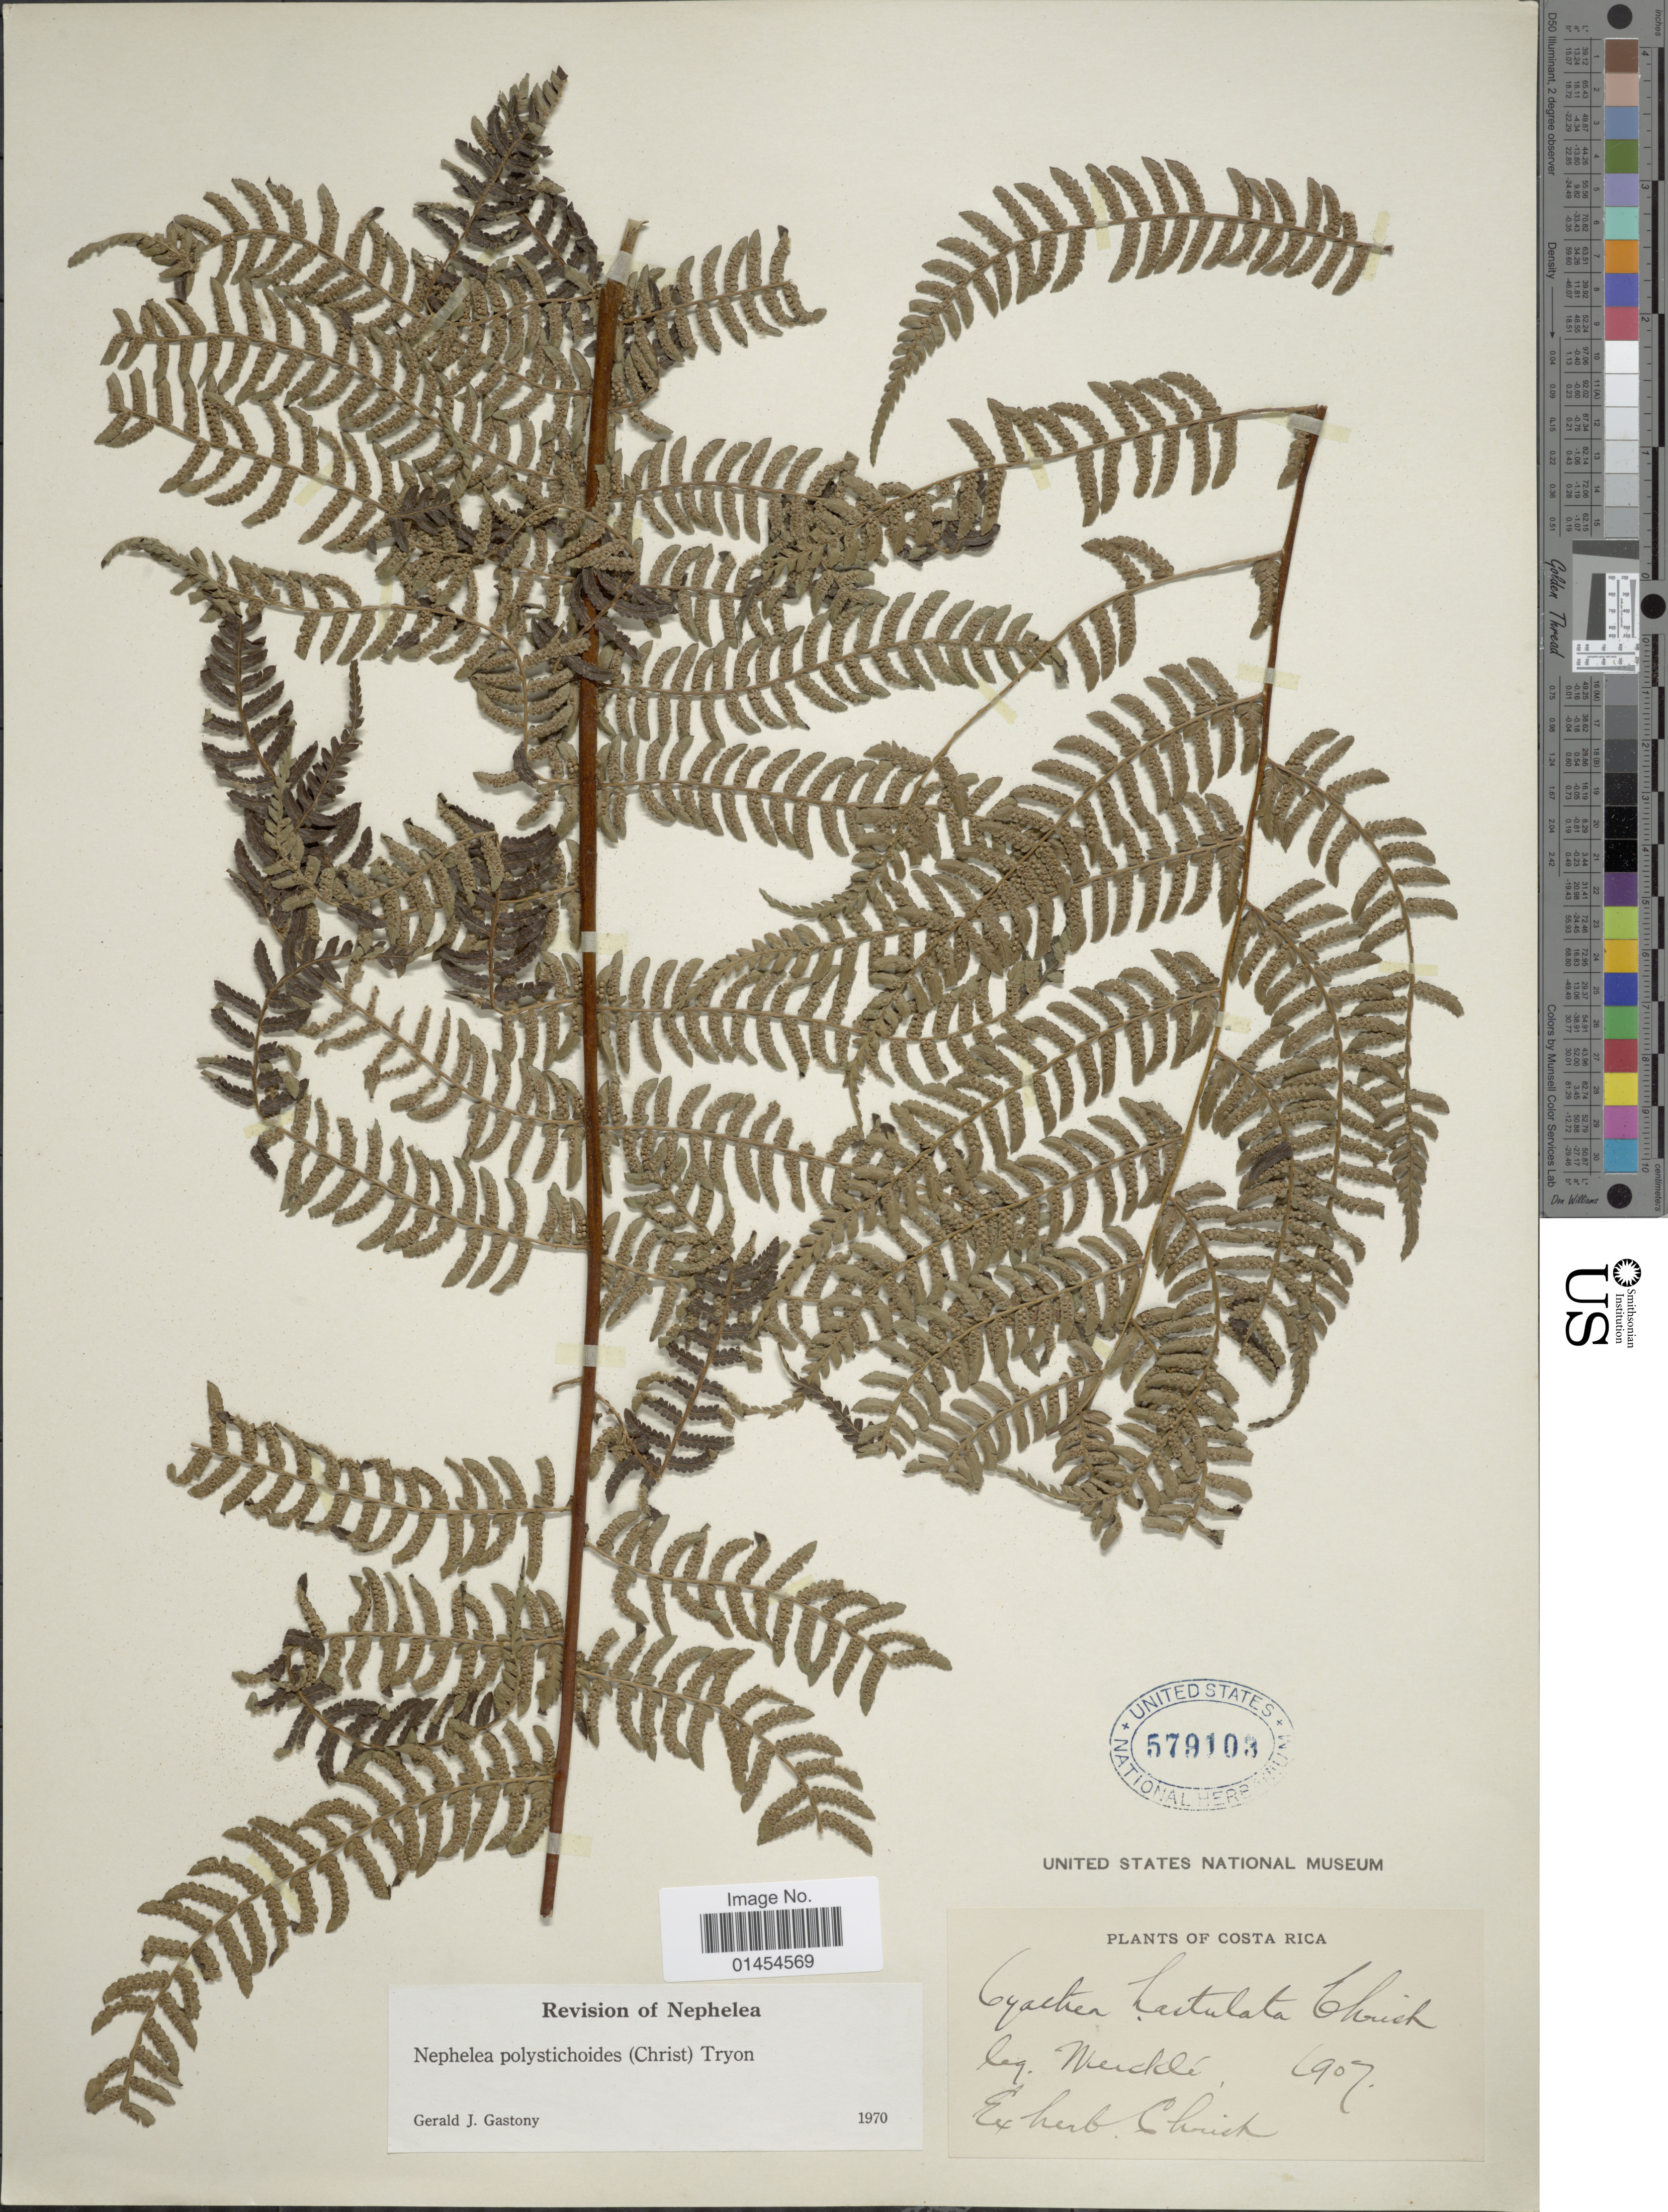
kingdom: Plantae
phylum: Tracheophyta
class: Polypodiopsida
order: Cyatheales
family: Cyatheaceae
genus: Alsophila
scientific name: Alsophila polystichoides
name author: Christ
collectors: Wercklé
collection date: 1907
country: Costa Rica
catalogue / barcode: US 579103